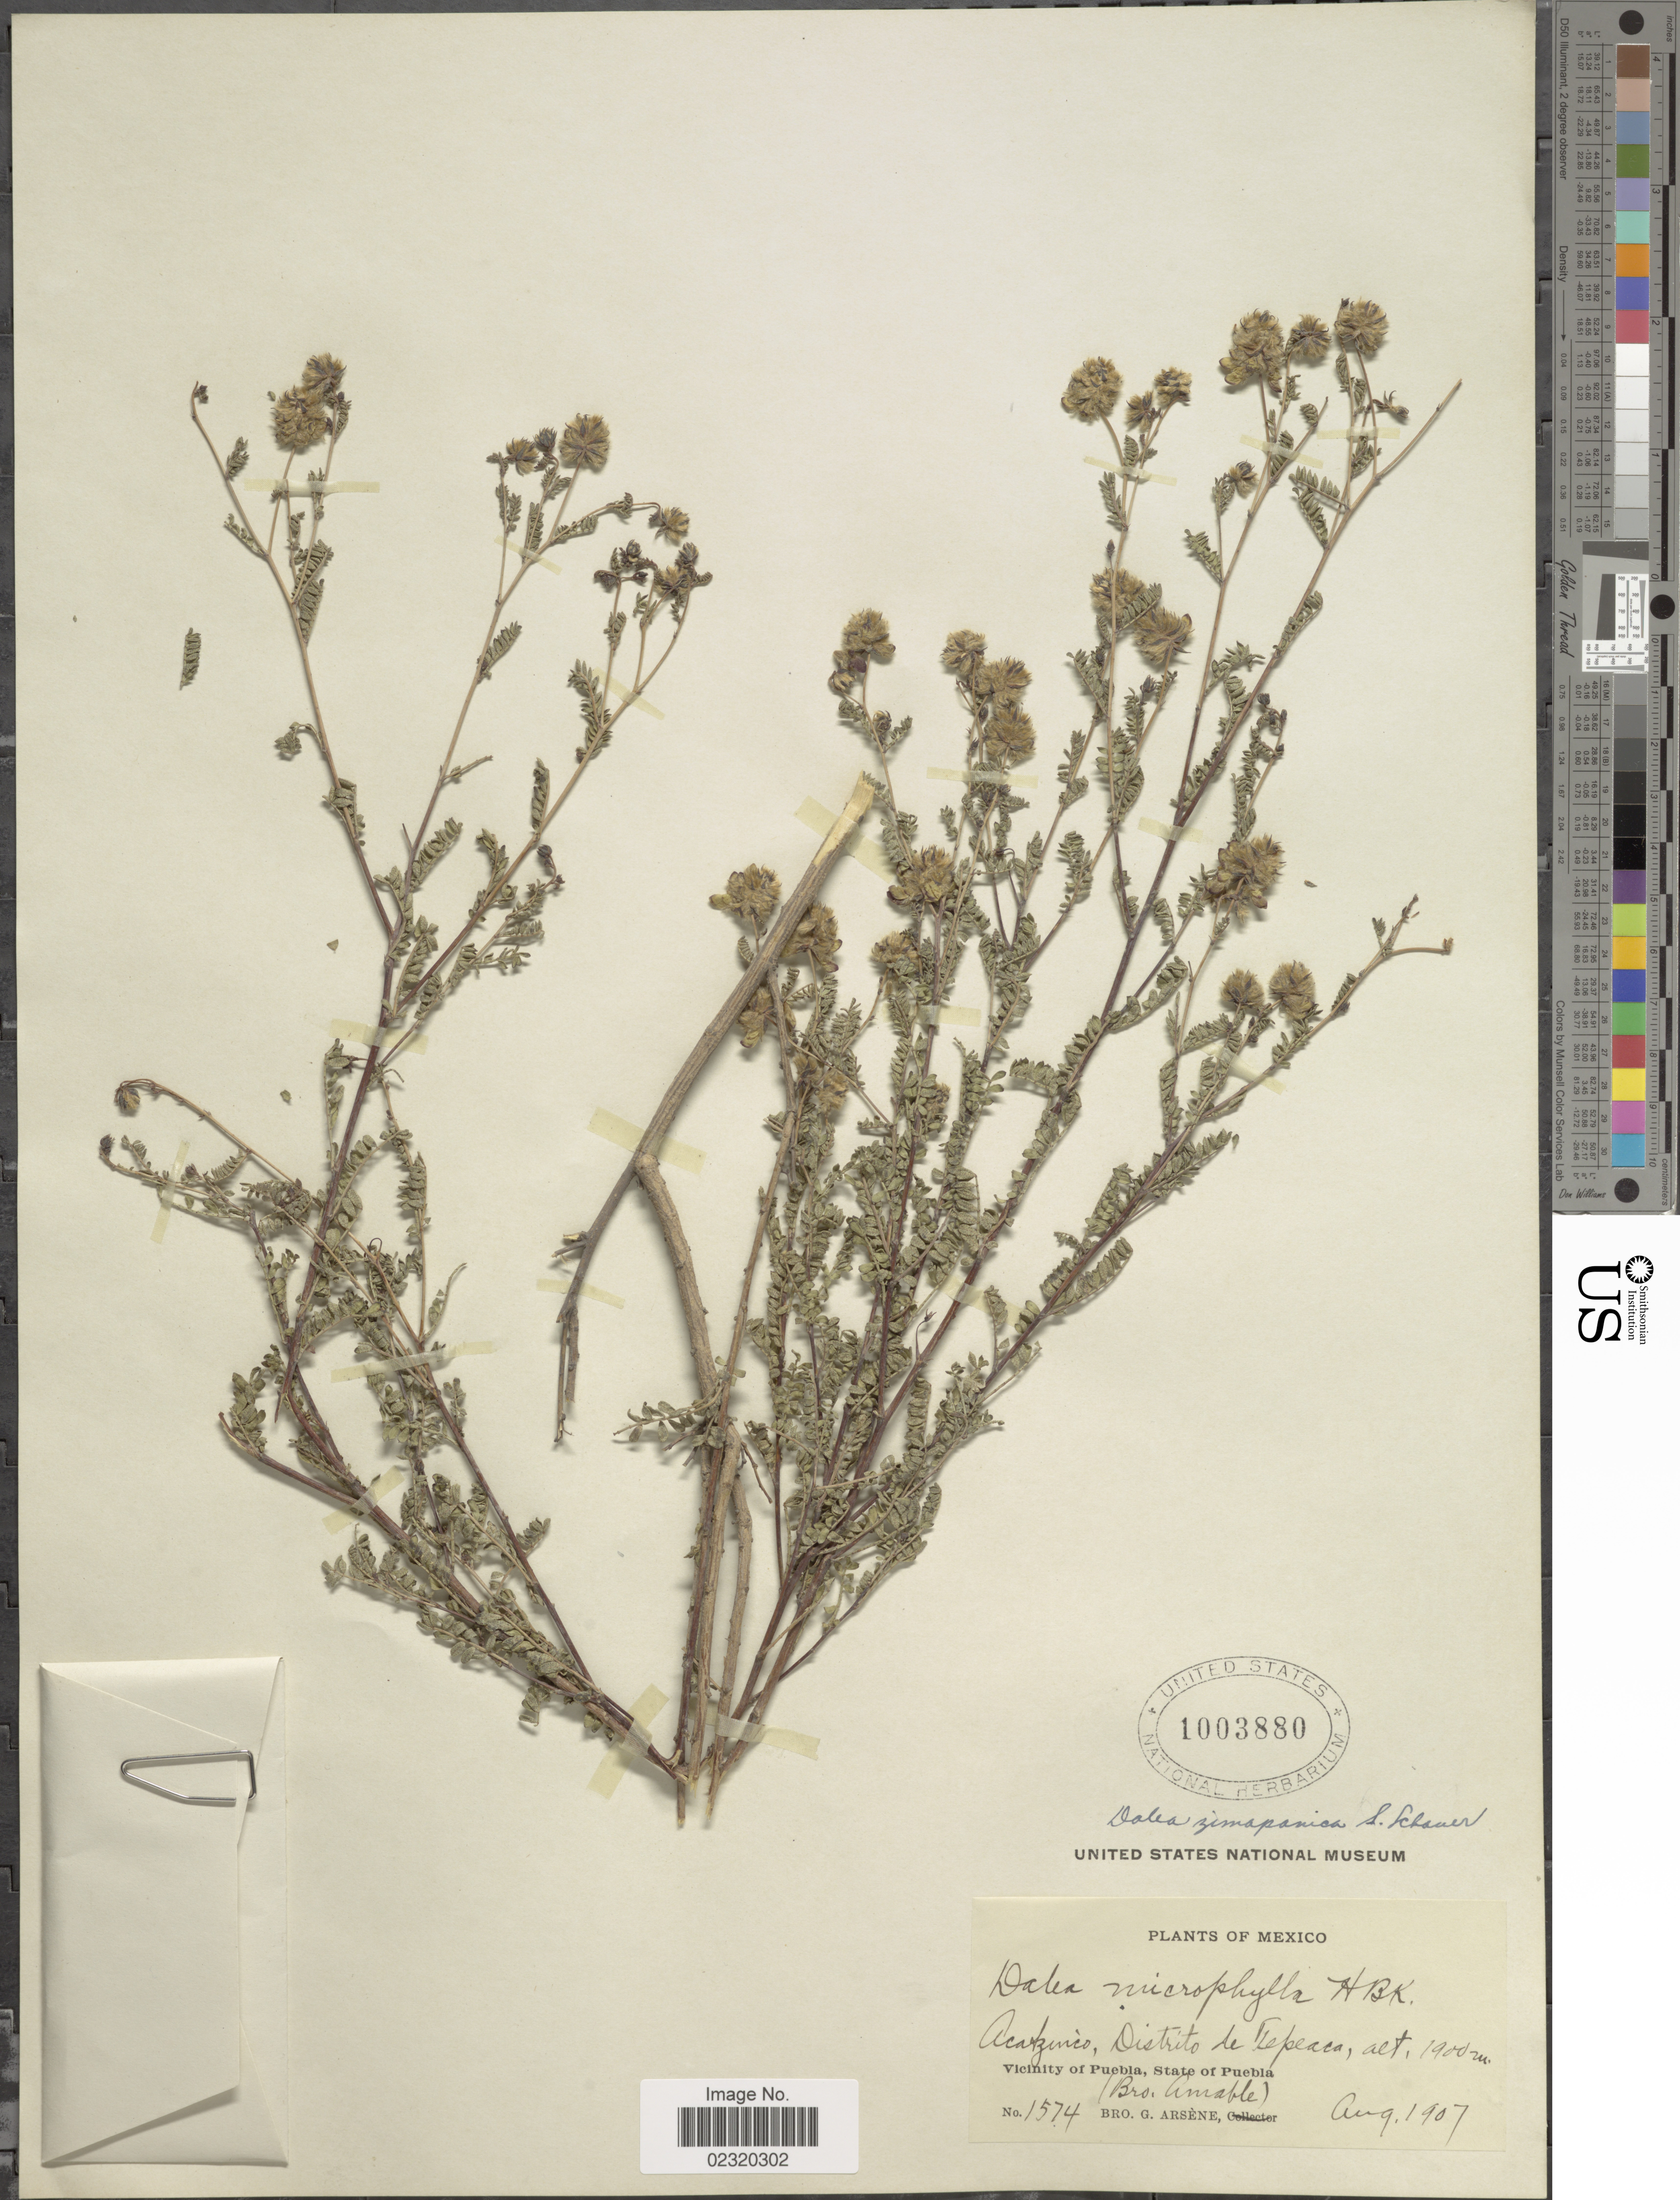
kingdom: Plantae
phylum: Tracheophyta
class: Magnoliopsida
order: Fabales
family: Fabaceae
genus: Dalea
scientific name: Dalea zimapanica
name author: S. Schauer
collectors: B. Amable & Bro. G. Arsène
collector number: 1574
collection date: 1907-08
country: Mexico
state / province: Puebla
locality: Acatzinco, Distrito de Tepeaca, Vicinity of Puebla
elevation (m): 1900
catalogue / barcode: US 1003880